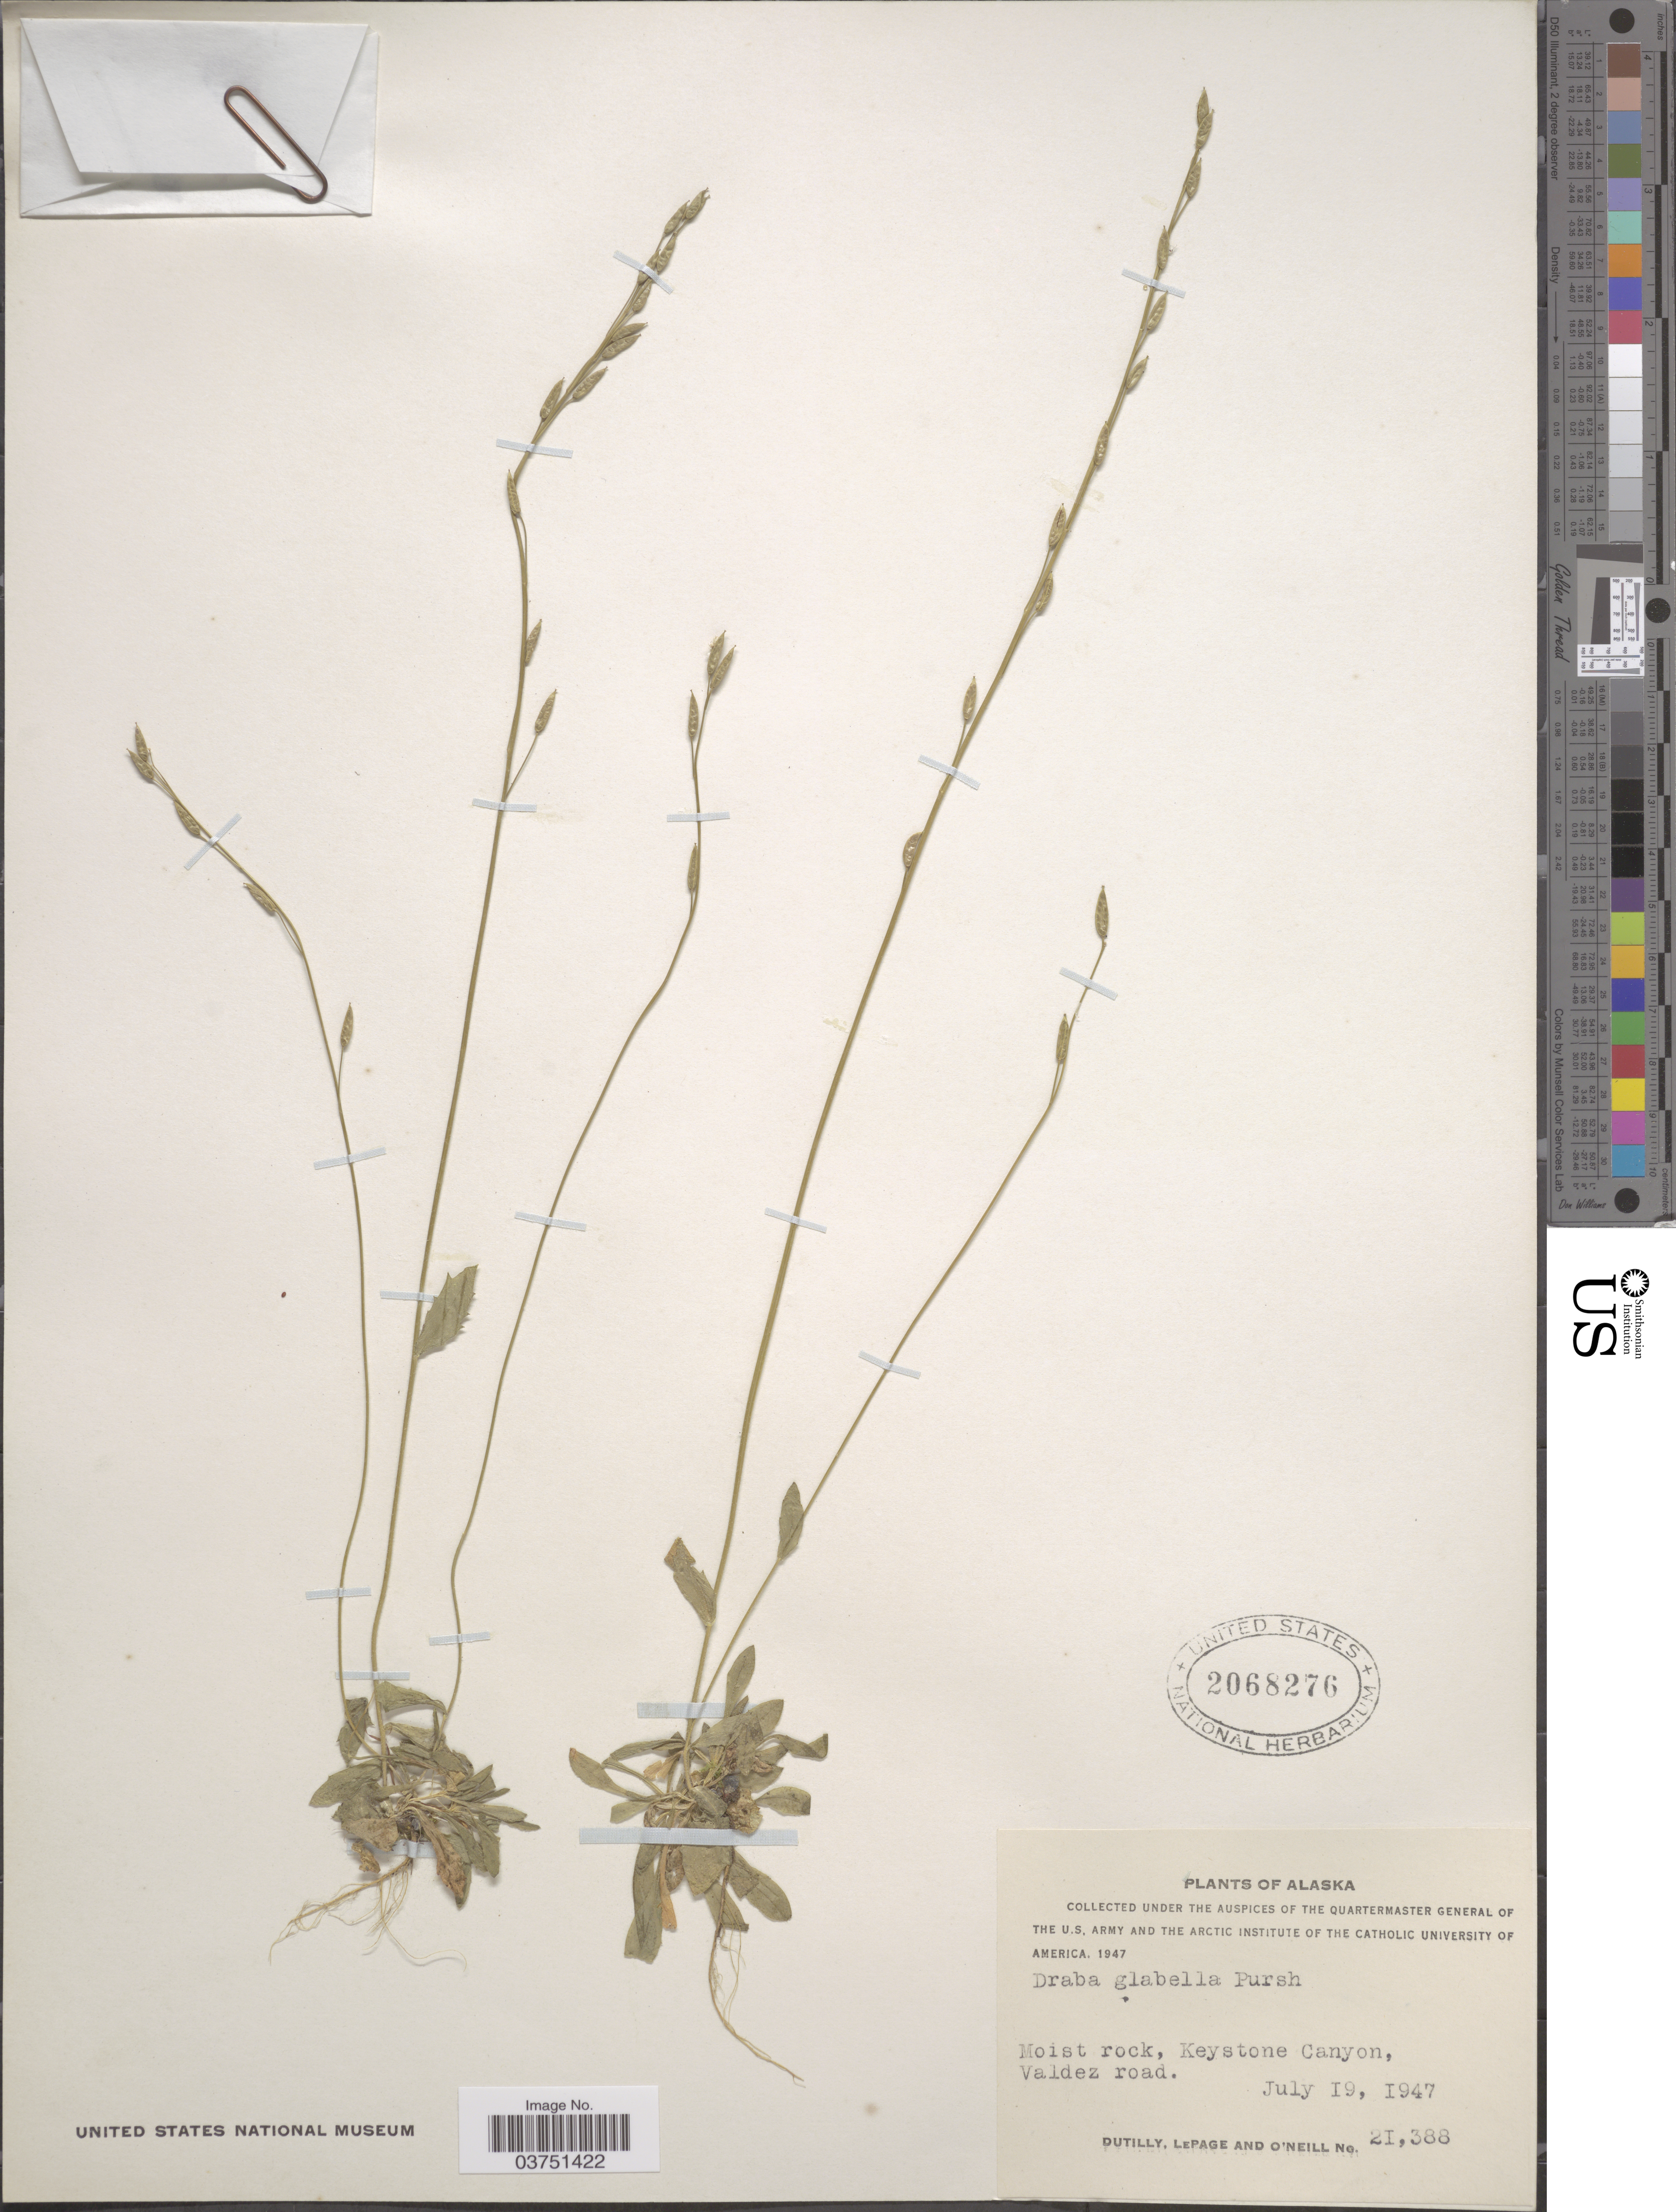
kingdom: Plantae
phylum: Tracheophyta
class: Magnoliopsida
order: Brassicales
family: Brassicaceae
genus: Draba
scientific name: Draba glabella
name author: Pursh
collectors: -. Dutilly, -. LePage & O' Neill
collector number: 21388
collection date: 1947-07-19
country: United States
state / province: Alaska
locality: Keystone Canyon, Valdez road.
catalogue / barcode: US 2068276